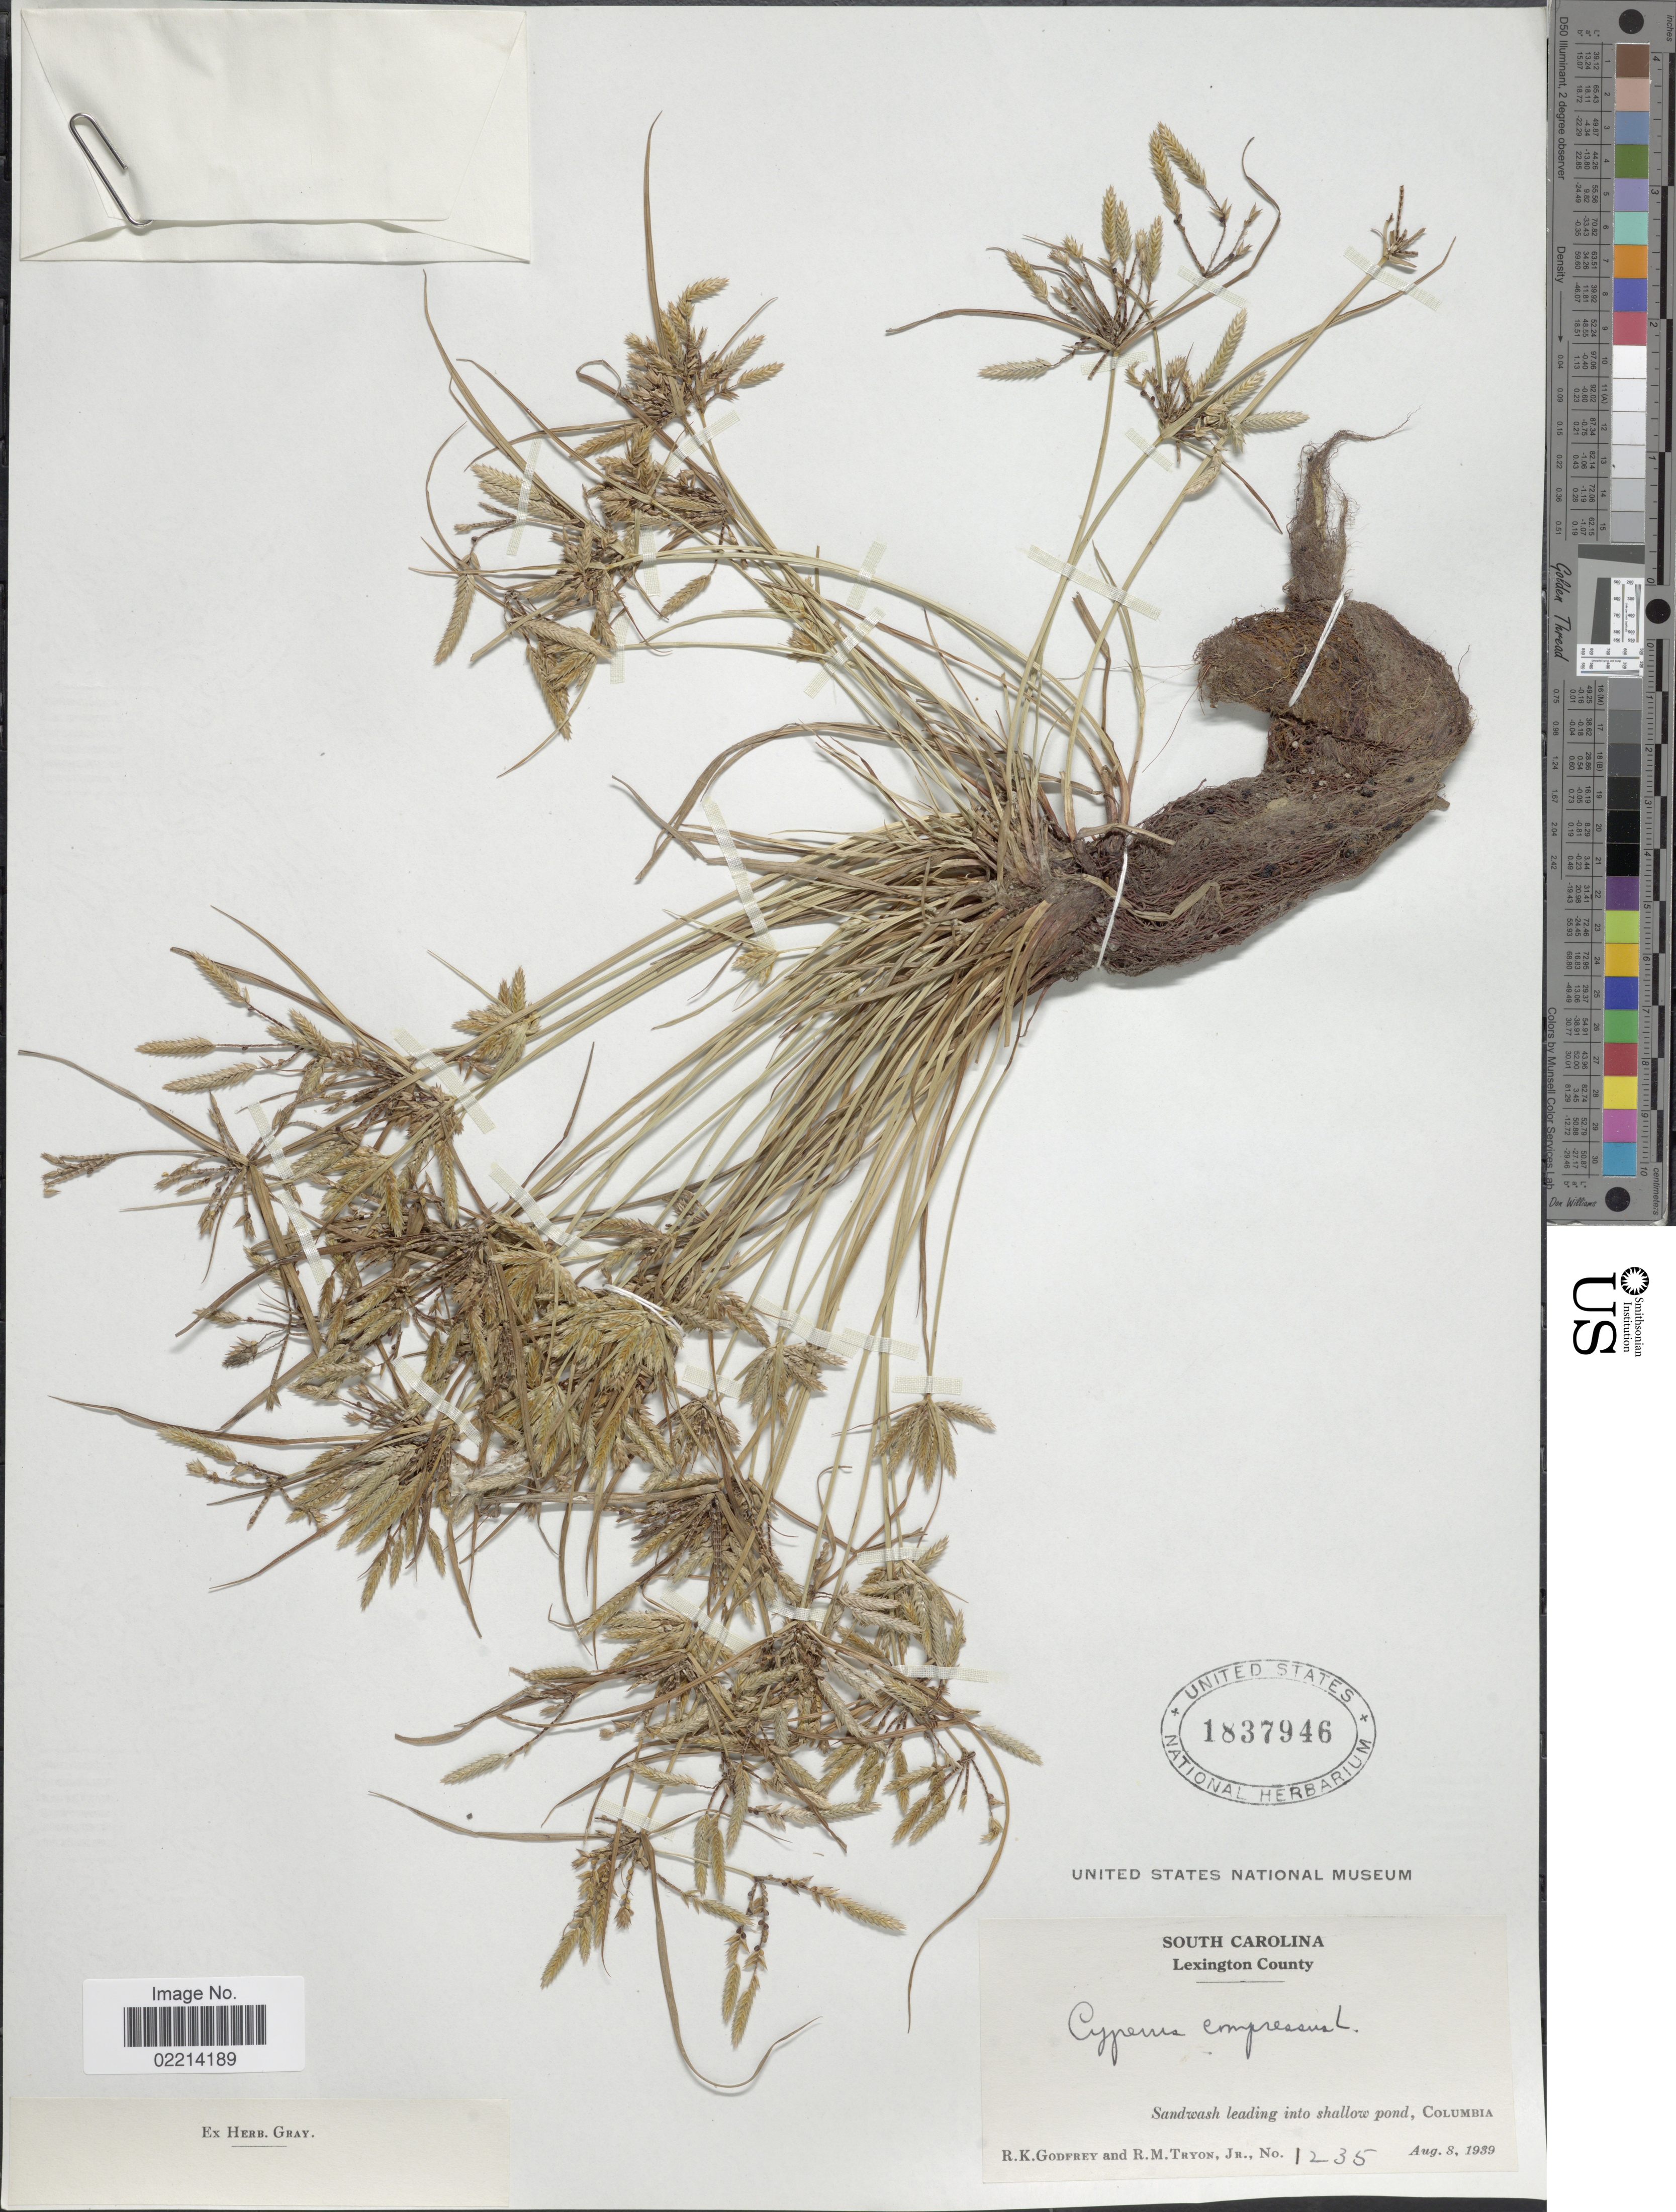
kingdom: Plantae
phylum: Tracheophyta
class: Liliopsida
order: Poales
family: Cyperaceae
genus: Cyperus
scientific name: Cyperus compressus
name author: L.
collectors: R. K. Godfrey & R. M. Tryon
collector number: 1235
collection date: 1939-08-08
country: United States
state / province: South Carolina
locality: Lexington County. Sandwash leading into shallow pond, Columbia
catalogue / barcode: US 1837946